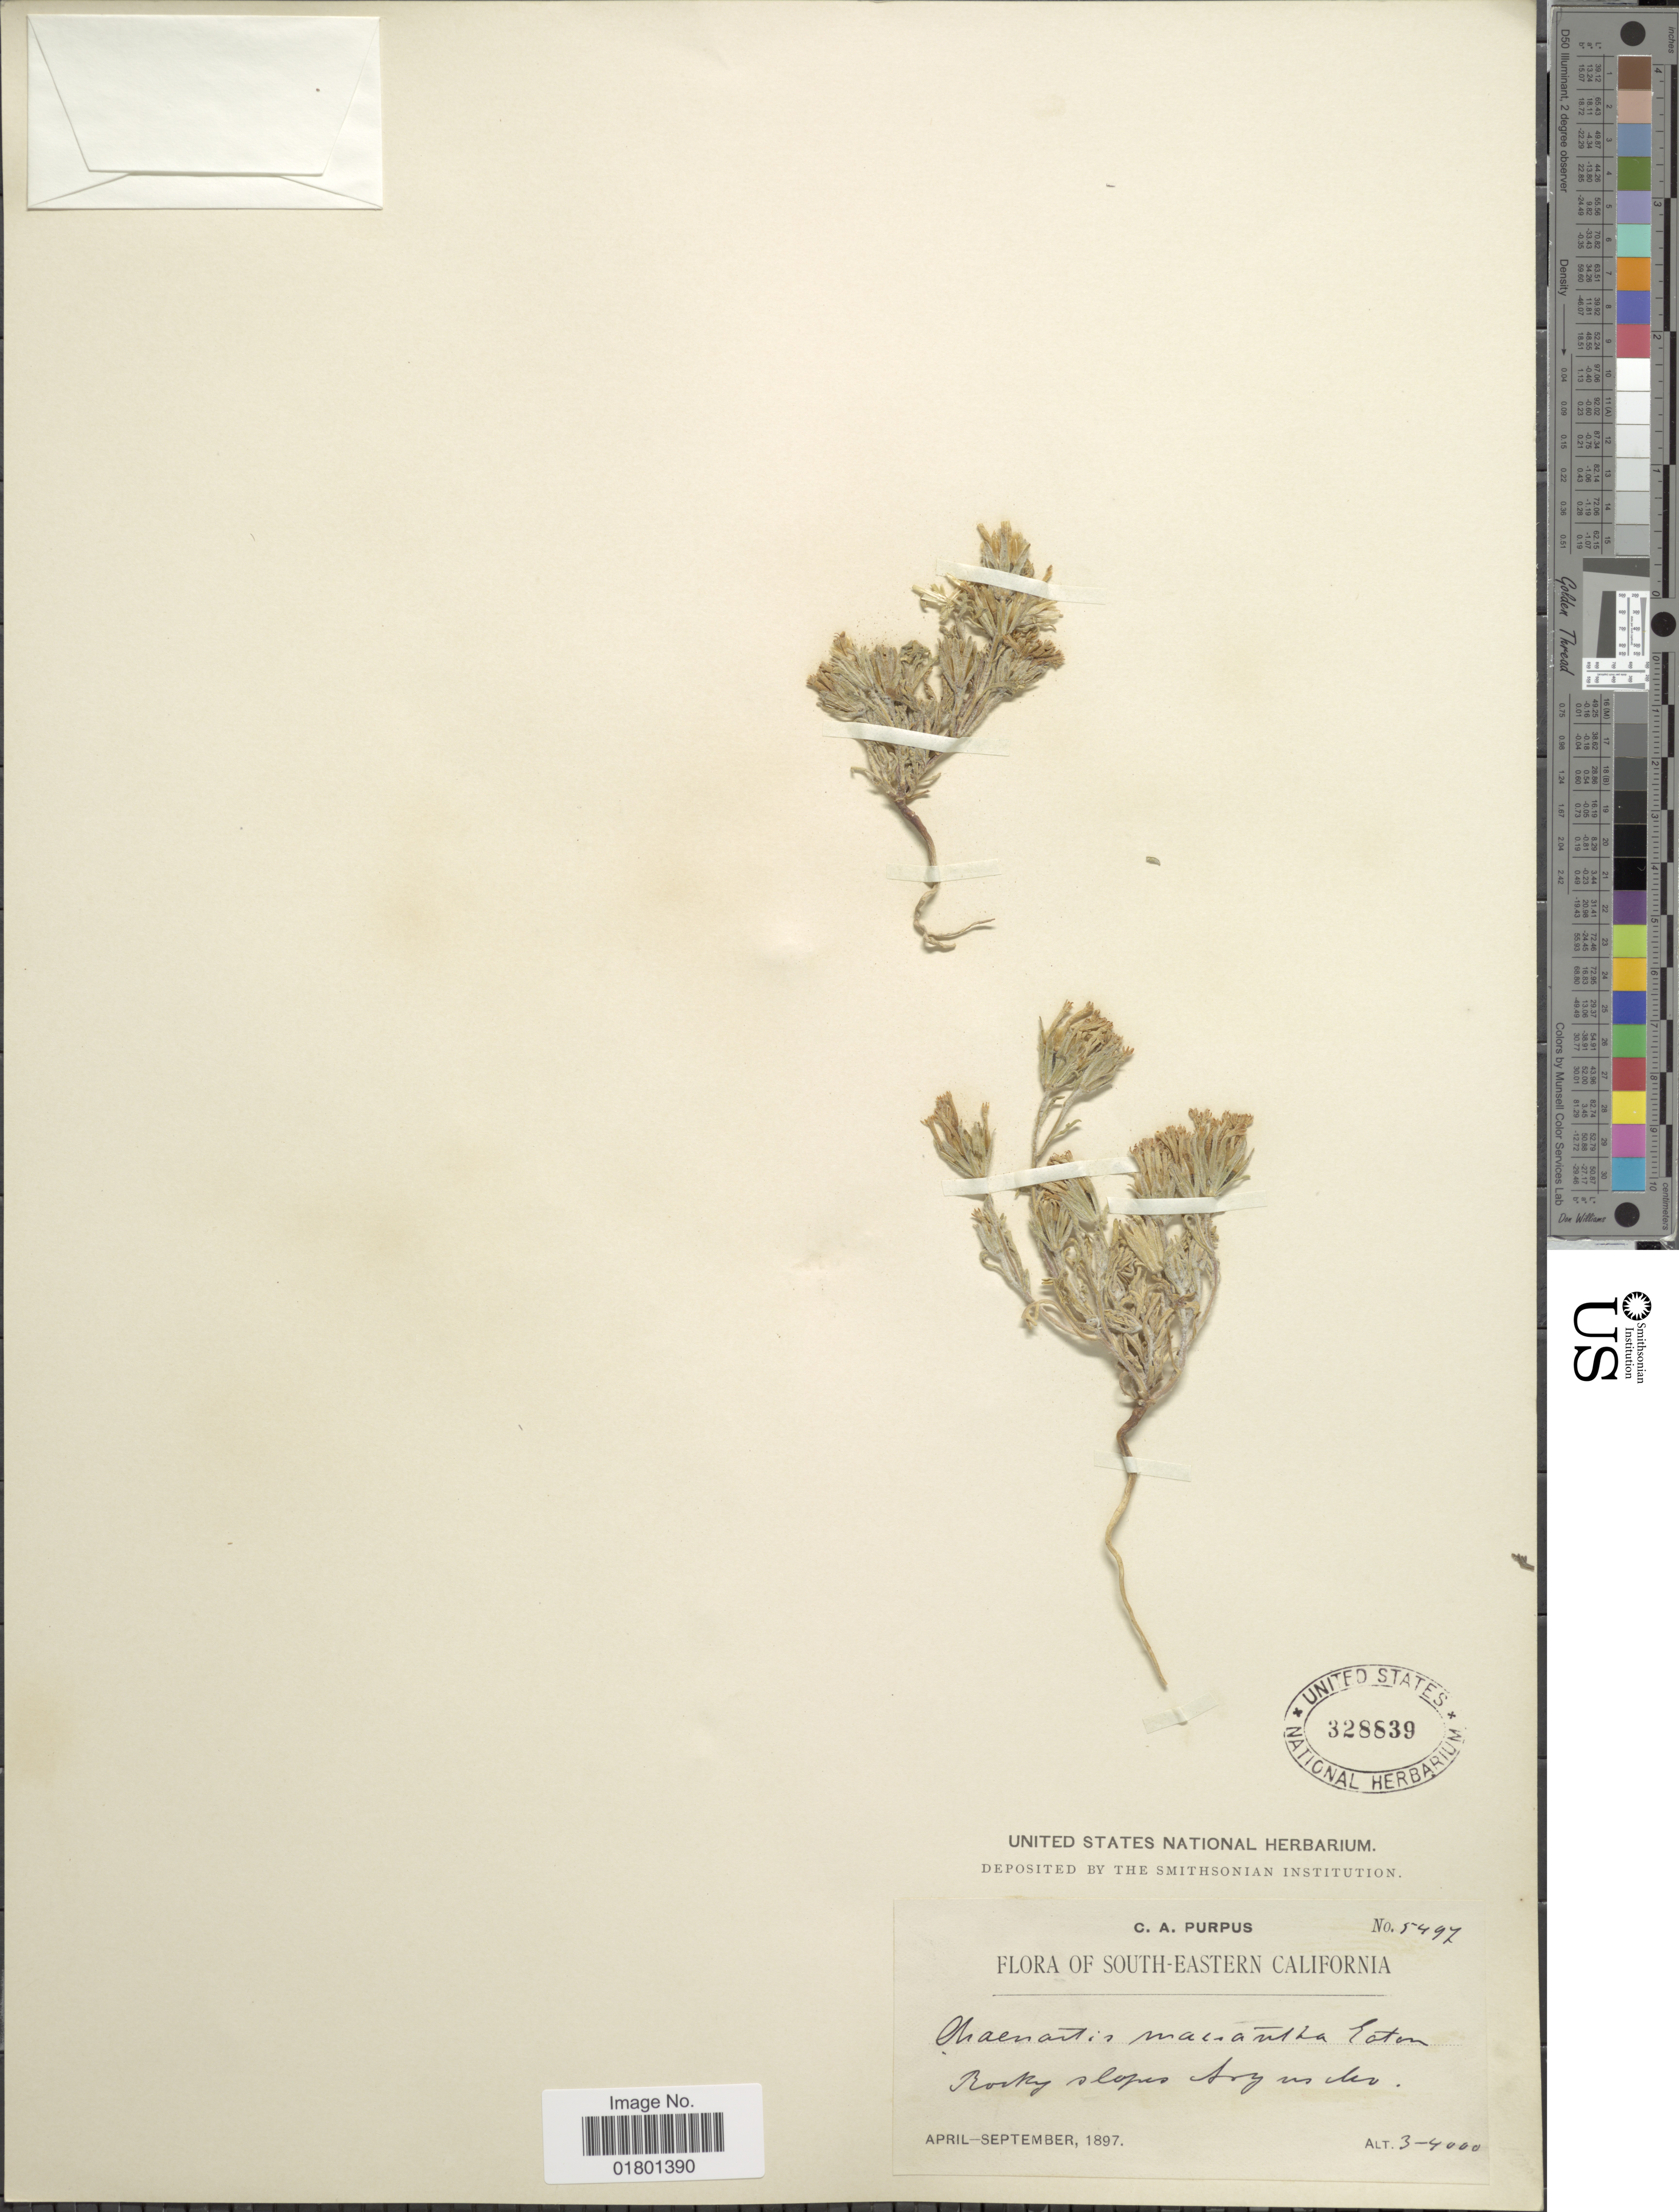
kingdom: Plantae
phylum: Tracheophyta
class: Magnoliopsida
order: Asterales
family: Asteraceae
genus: Chaenactis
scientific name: Chaenactis macrantha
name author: D.C. Eaton in C. King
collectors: C. A. Purpus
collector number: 5497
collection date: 1897-04/1897-09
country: United States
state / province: California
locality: South-eastern California, Rocky slopes Arguello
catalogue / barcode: US 328839